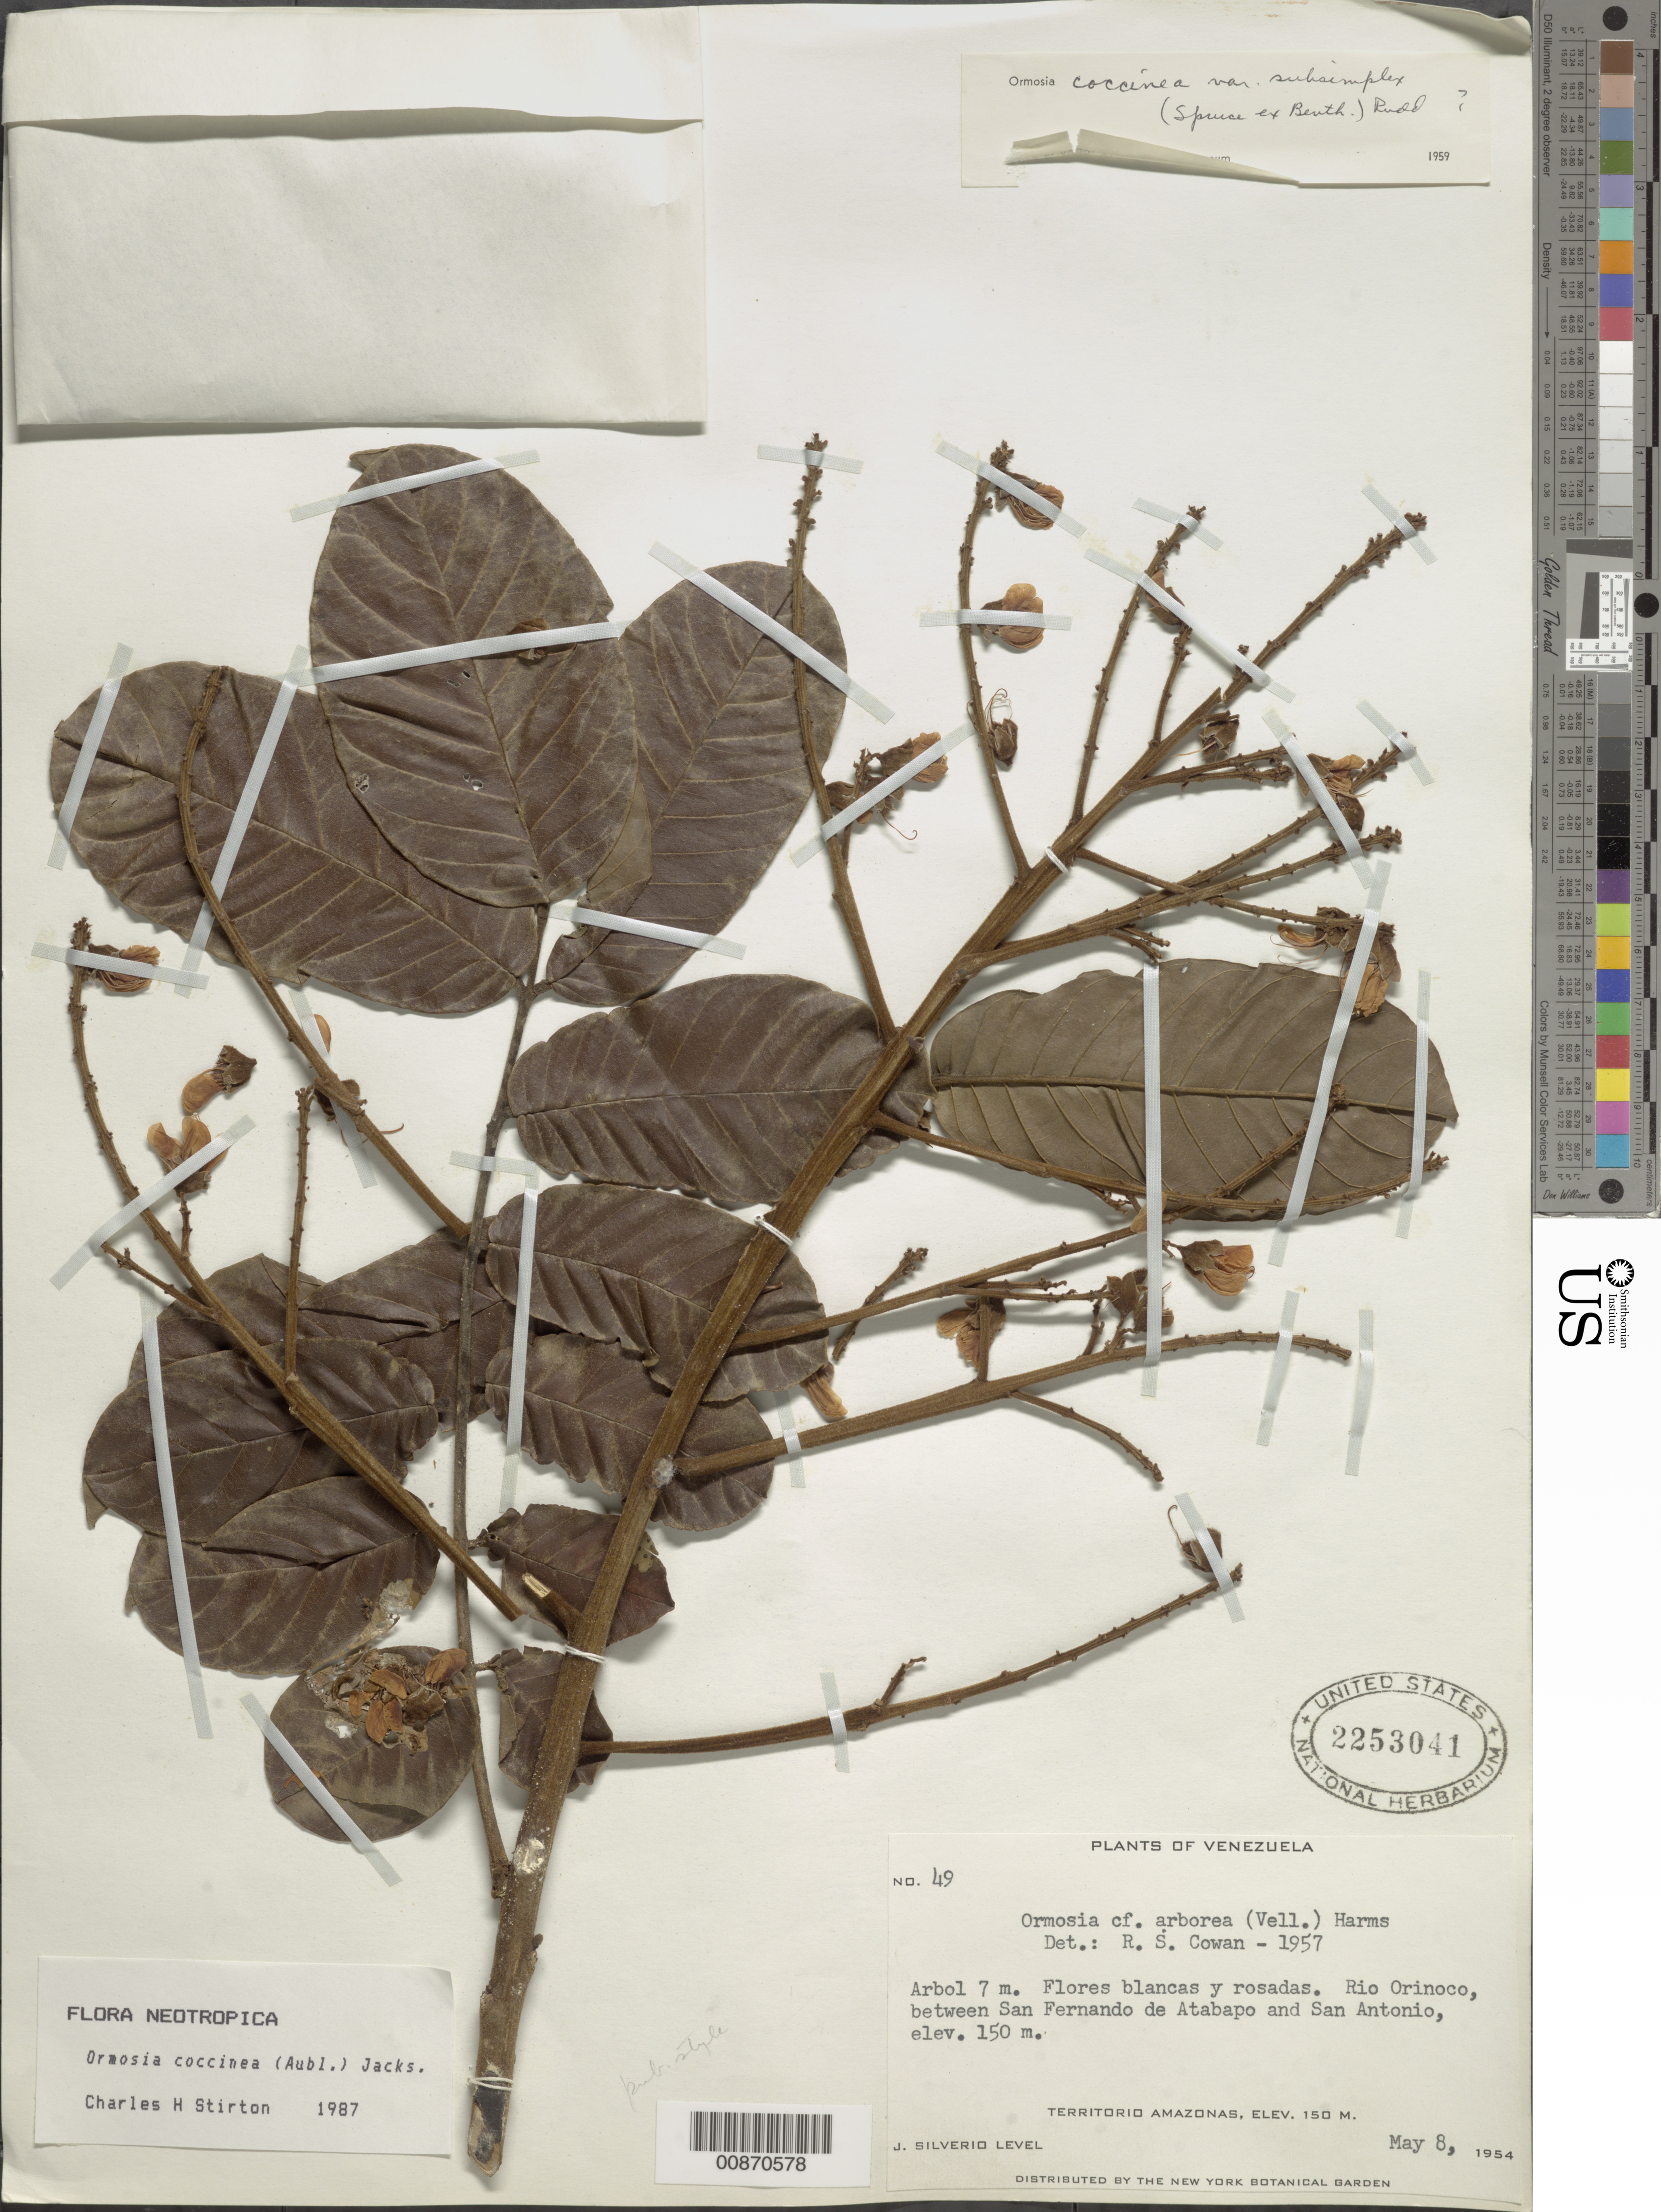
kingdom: Plantae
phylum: Tracheophyta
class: Magnoliopsida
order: Fabales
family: Fabaceae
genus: Ormosia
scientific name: Ormosia coccinea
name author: (Aubl.) Jacks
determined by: Stirton, Charles H.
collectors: J. Silverio L.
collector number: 49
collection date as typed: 8-May-54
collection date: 1954-05-08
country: Venezuela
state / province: Amazonas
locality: Río Orinoco, San Fernando de Atabapo to San Antonio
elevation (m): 150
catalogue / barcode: US 2253041